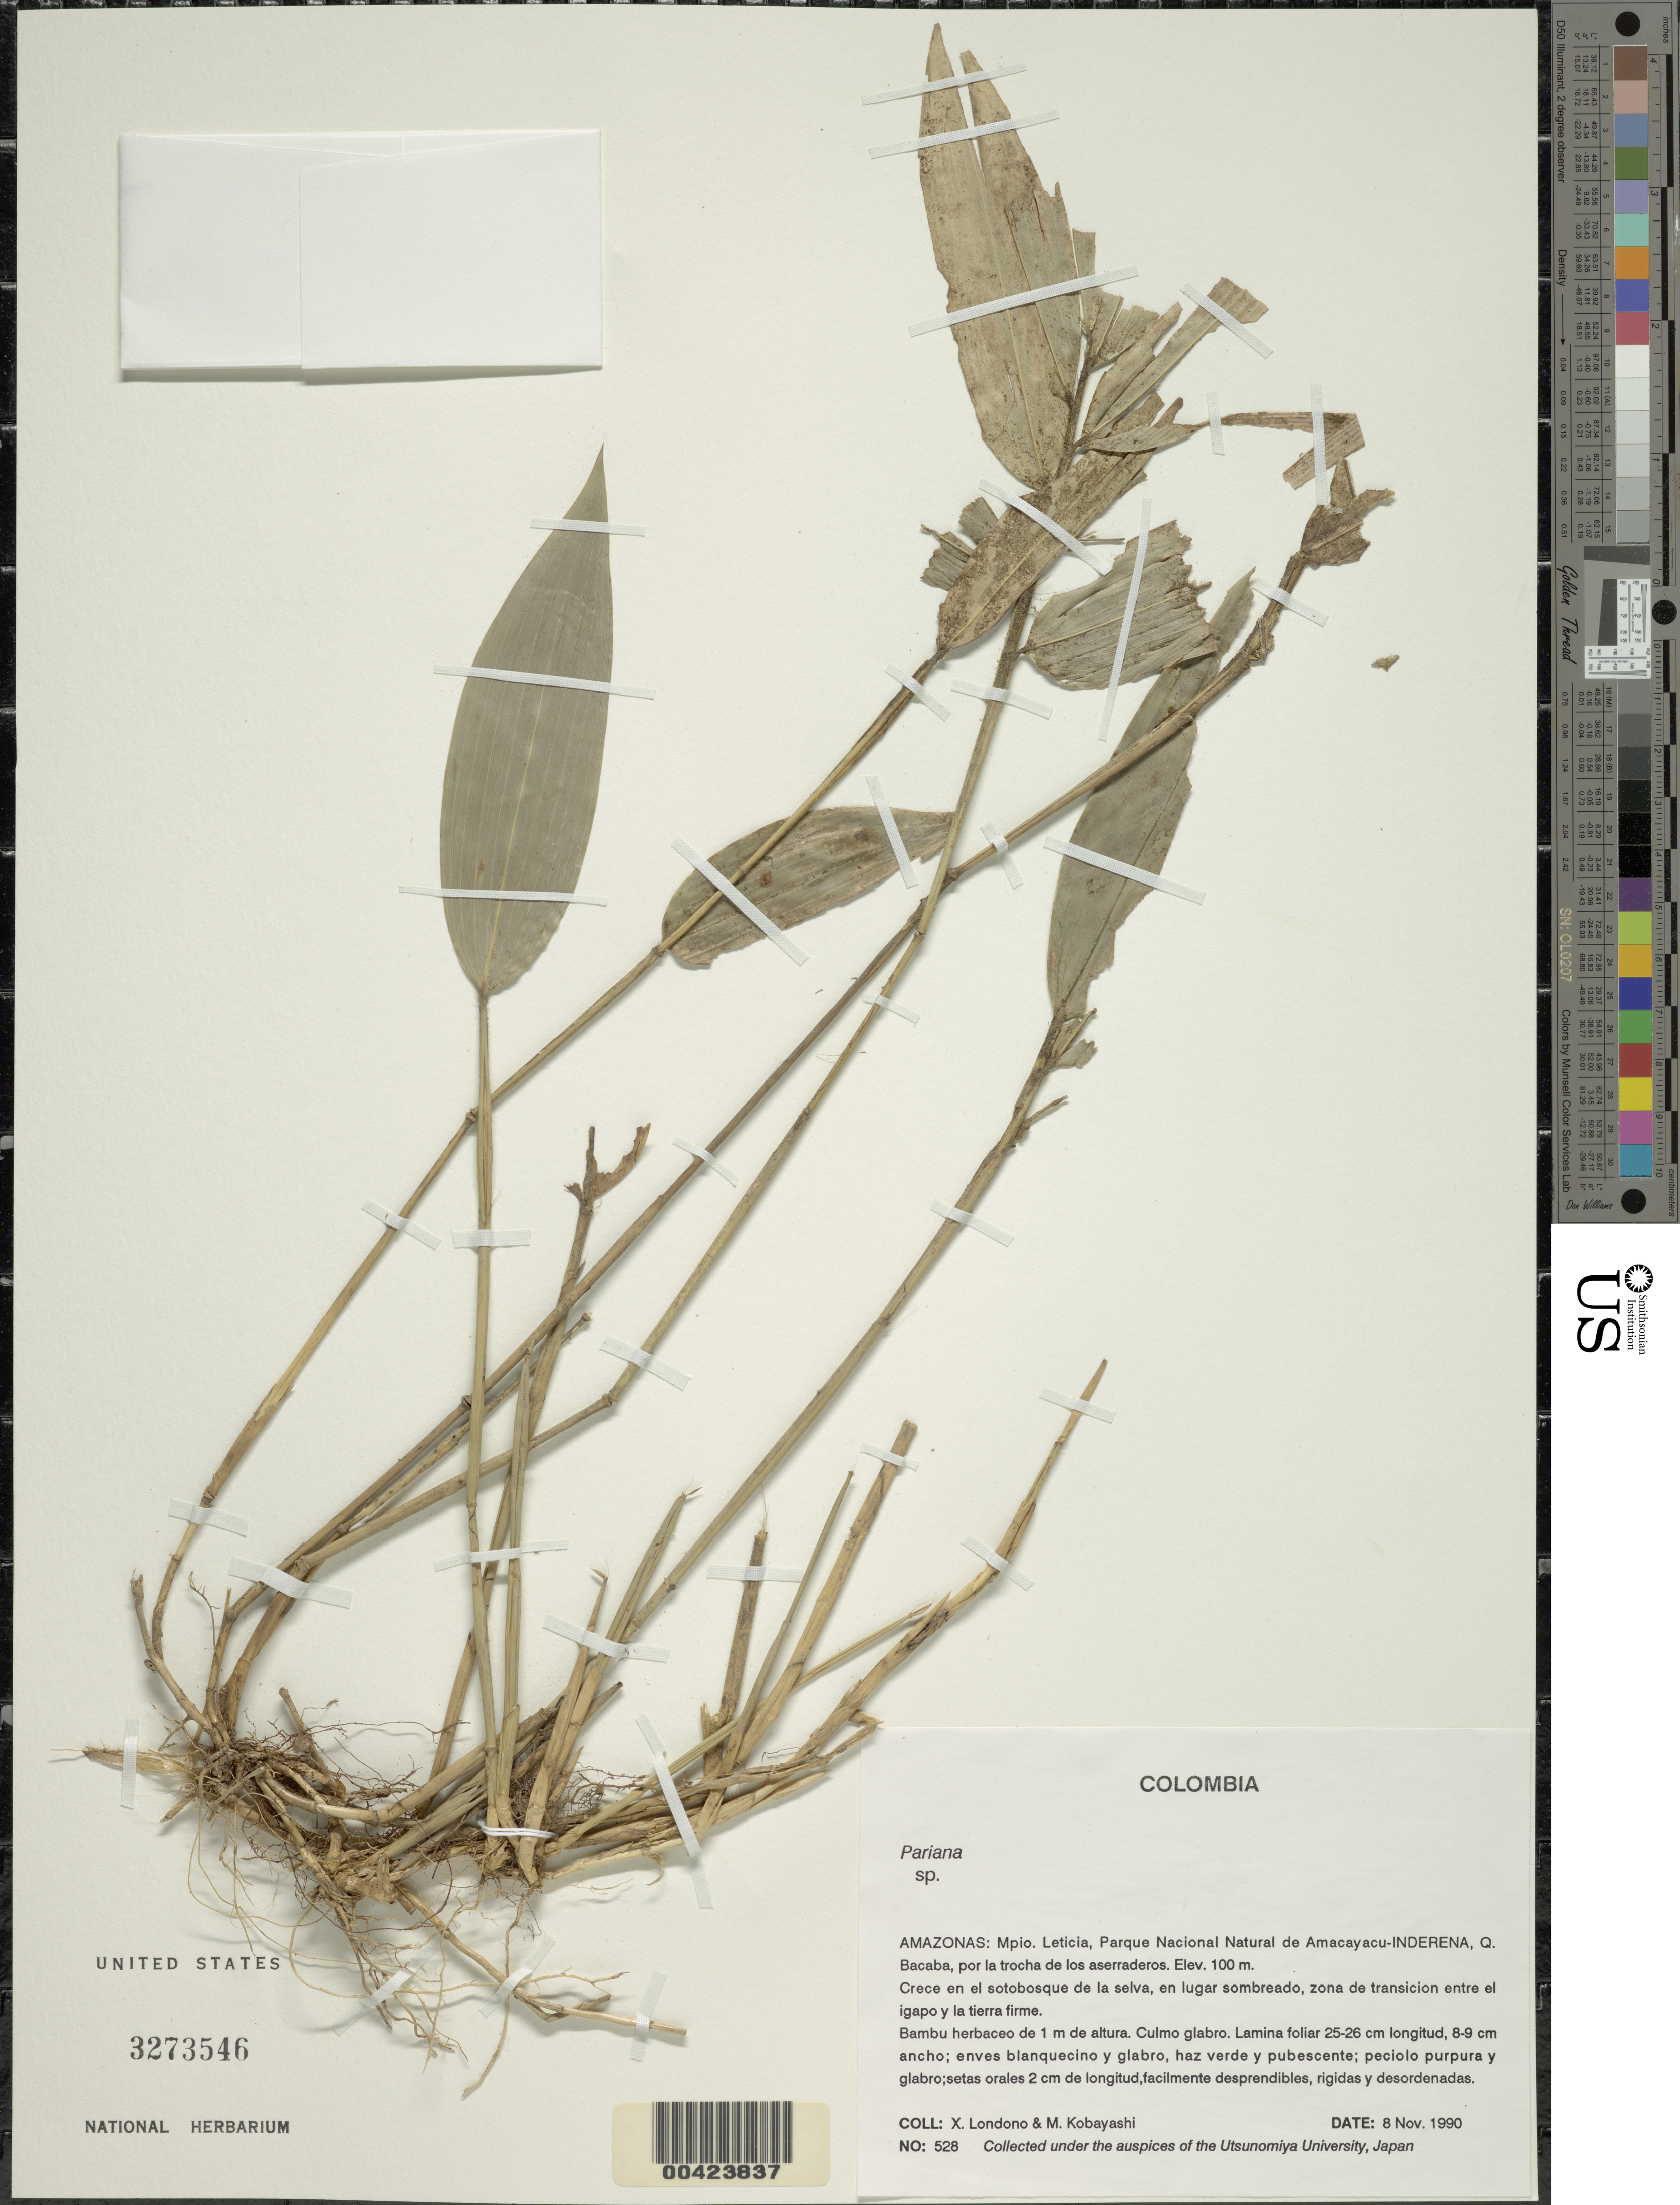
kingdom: Plantae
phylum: Tracheophyta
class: Liliopsida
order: Poales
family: Poaceae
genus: Pariana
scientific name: Pariana sp.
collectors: X. Londoño & M. Kobayashi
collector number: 528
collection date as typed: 08 Nov 1990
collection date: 1990-11-08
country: Colombia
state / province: Amazônas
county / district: Leticia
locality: Parque Nacional Natural de Amaca-Yacu - Inderena, Quebrada Bacaba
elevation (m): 100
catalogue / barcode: US 3273546